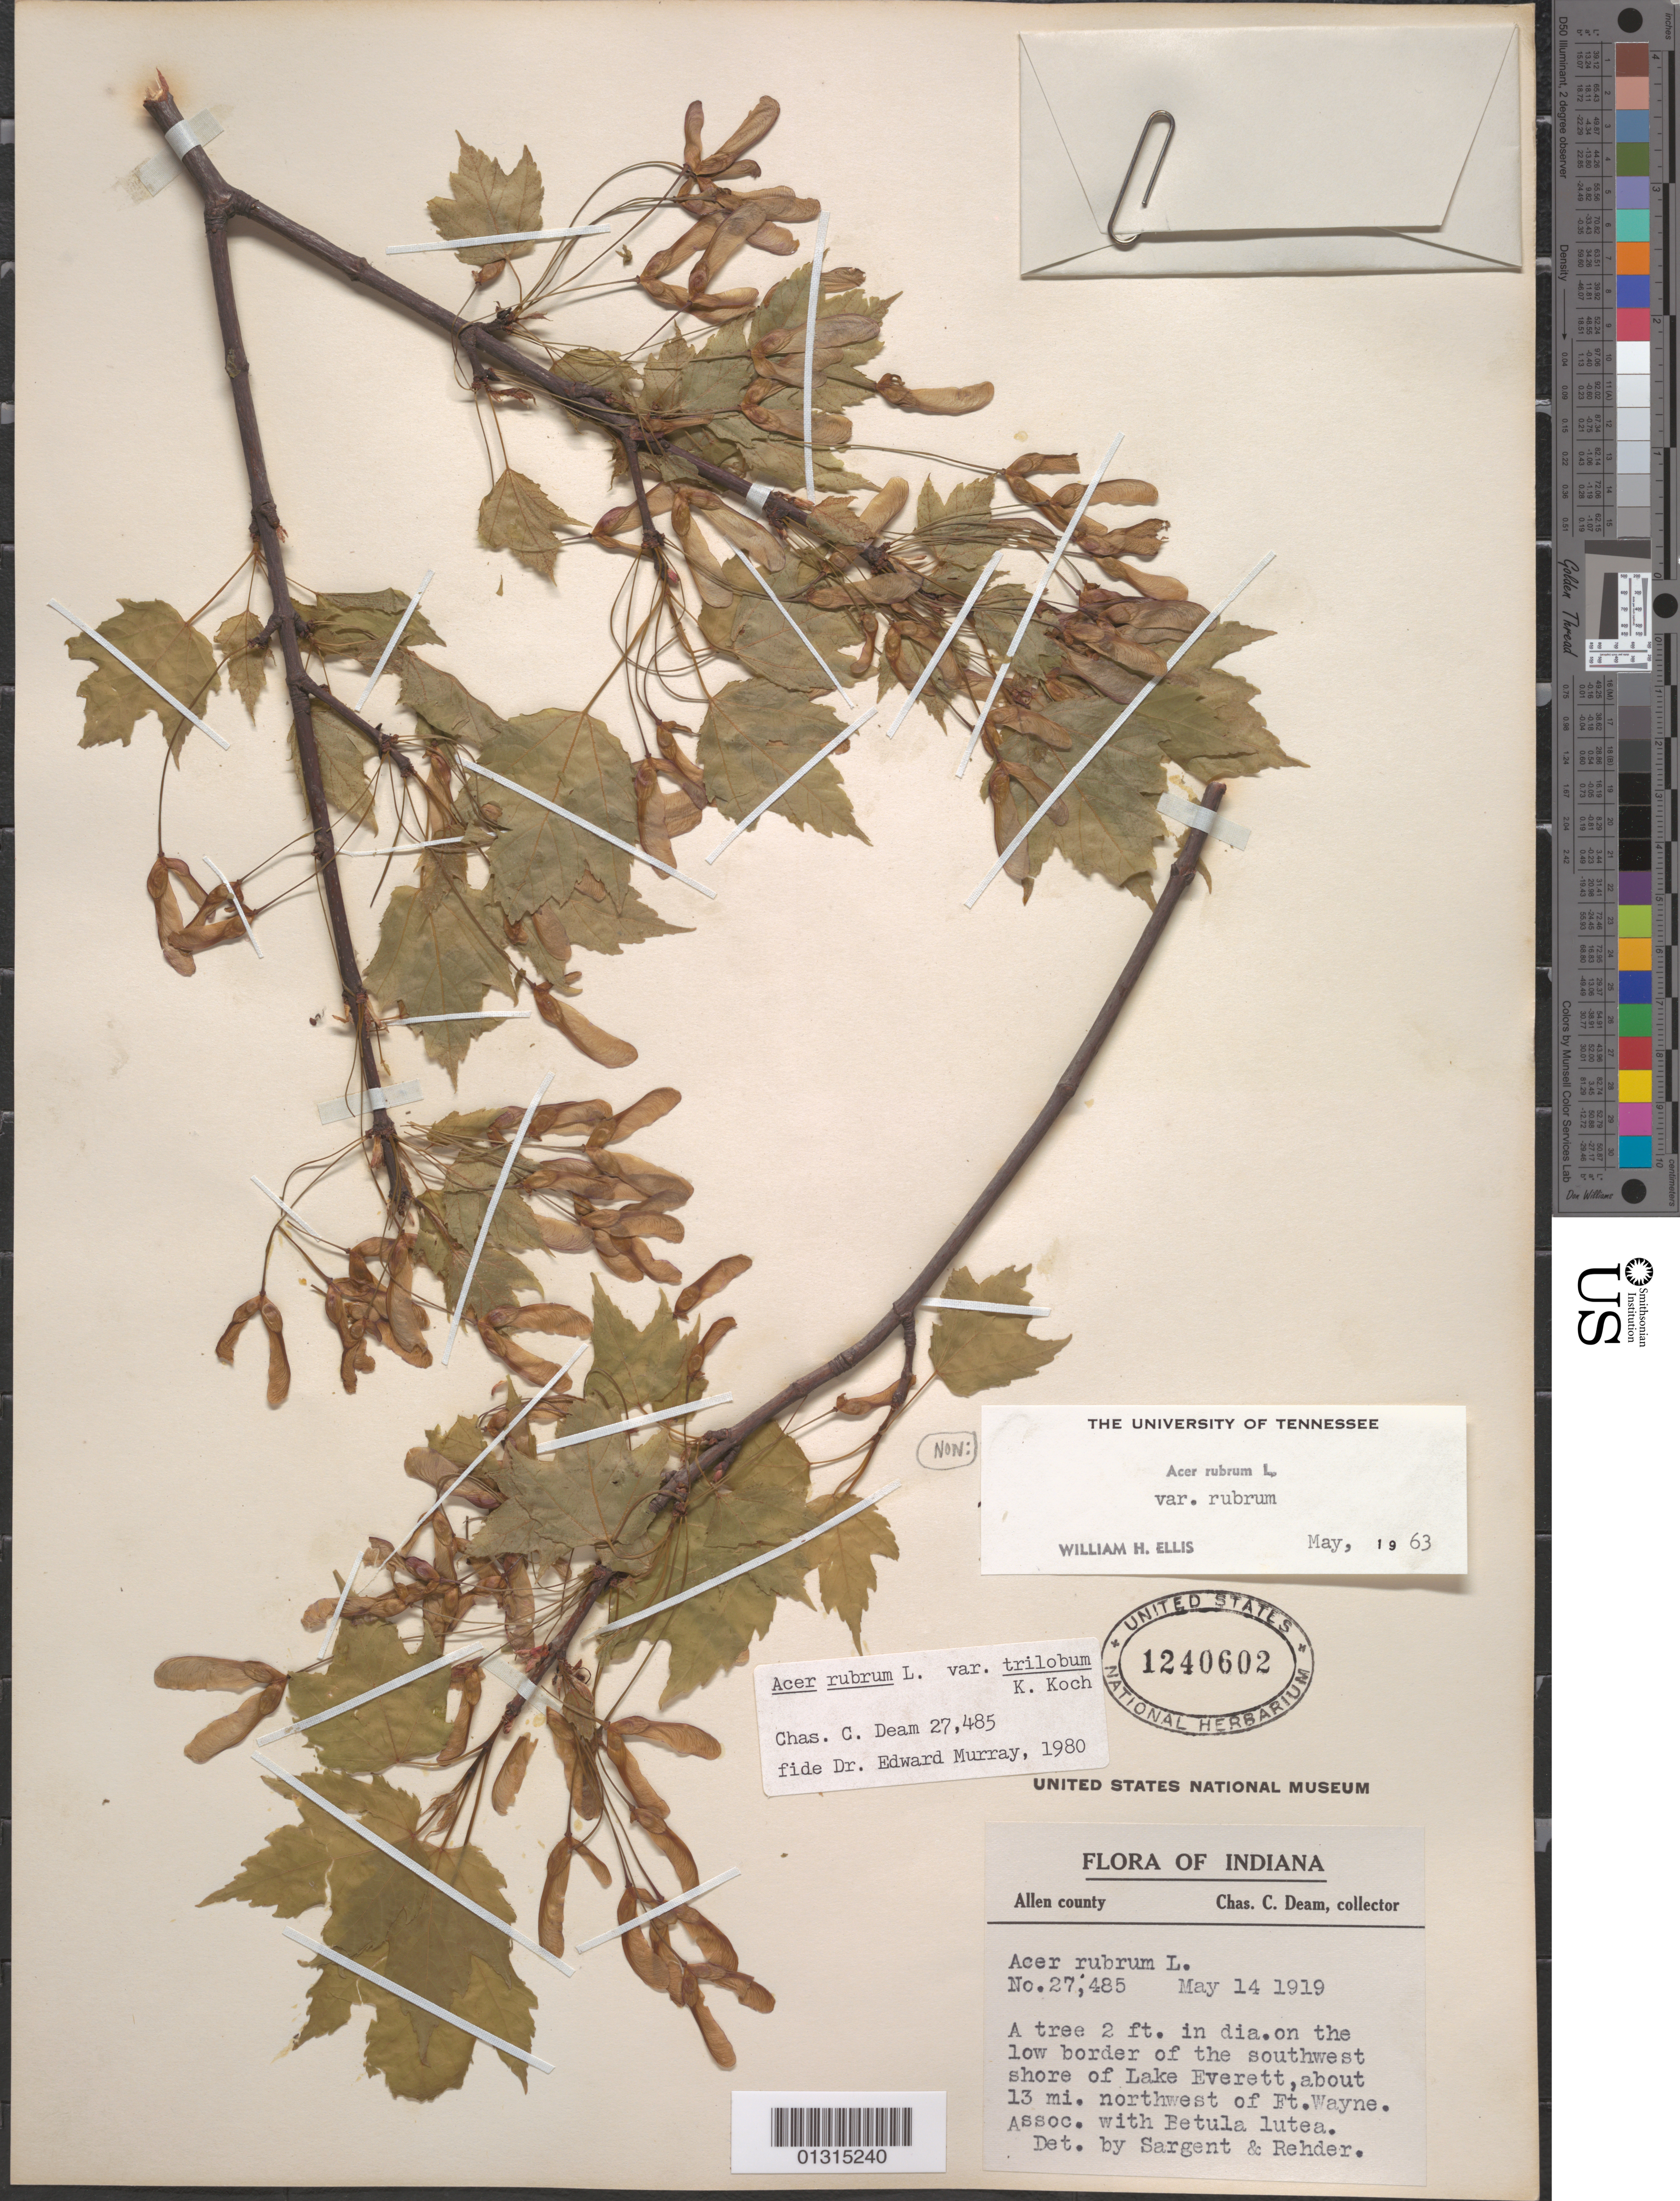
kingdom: Plantae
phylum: Tracheophyta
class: Magnoliopsida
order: Sapindales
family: Sapindaceae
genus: Acer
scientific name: Acer rubrum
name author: L.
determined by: Murray, Edward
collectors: C. C. Deam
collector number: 27485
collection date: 1919-05-14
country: United States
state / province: Indiana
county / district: Allen County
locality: Allen County, SW shore of lake Everett, about 13 miles NW of Ft. Wayne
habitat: On the low border of the SW shore of lake. Assoc. with Betula lutea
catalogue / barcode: US 1240602